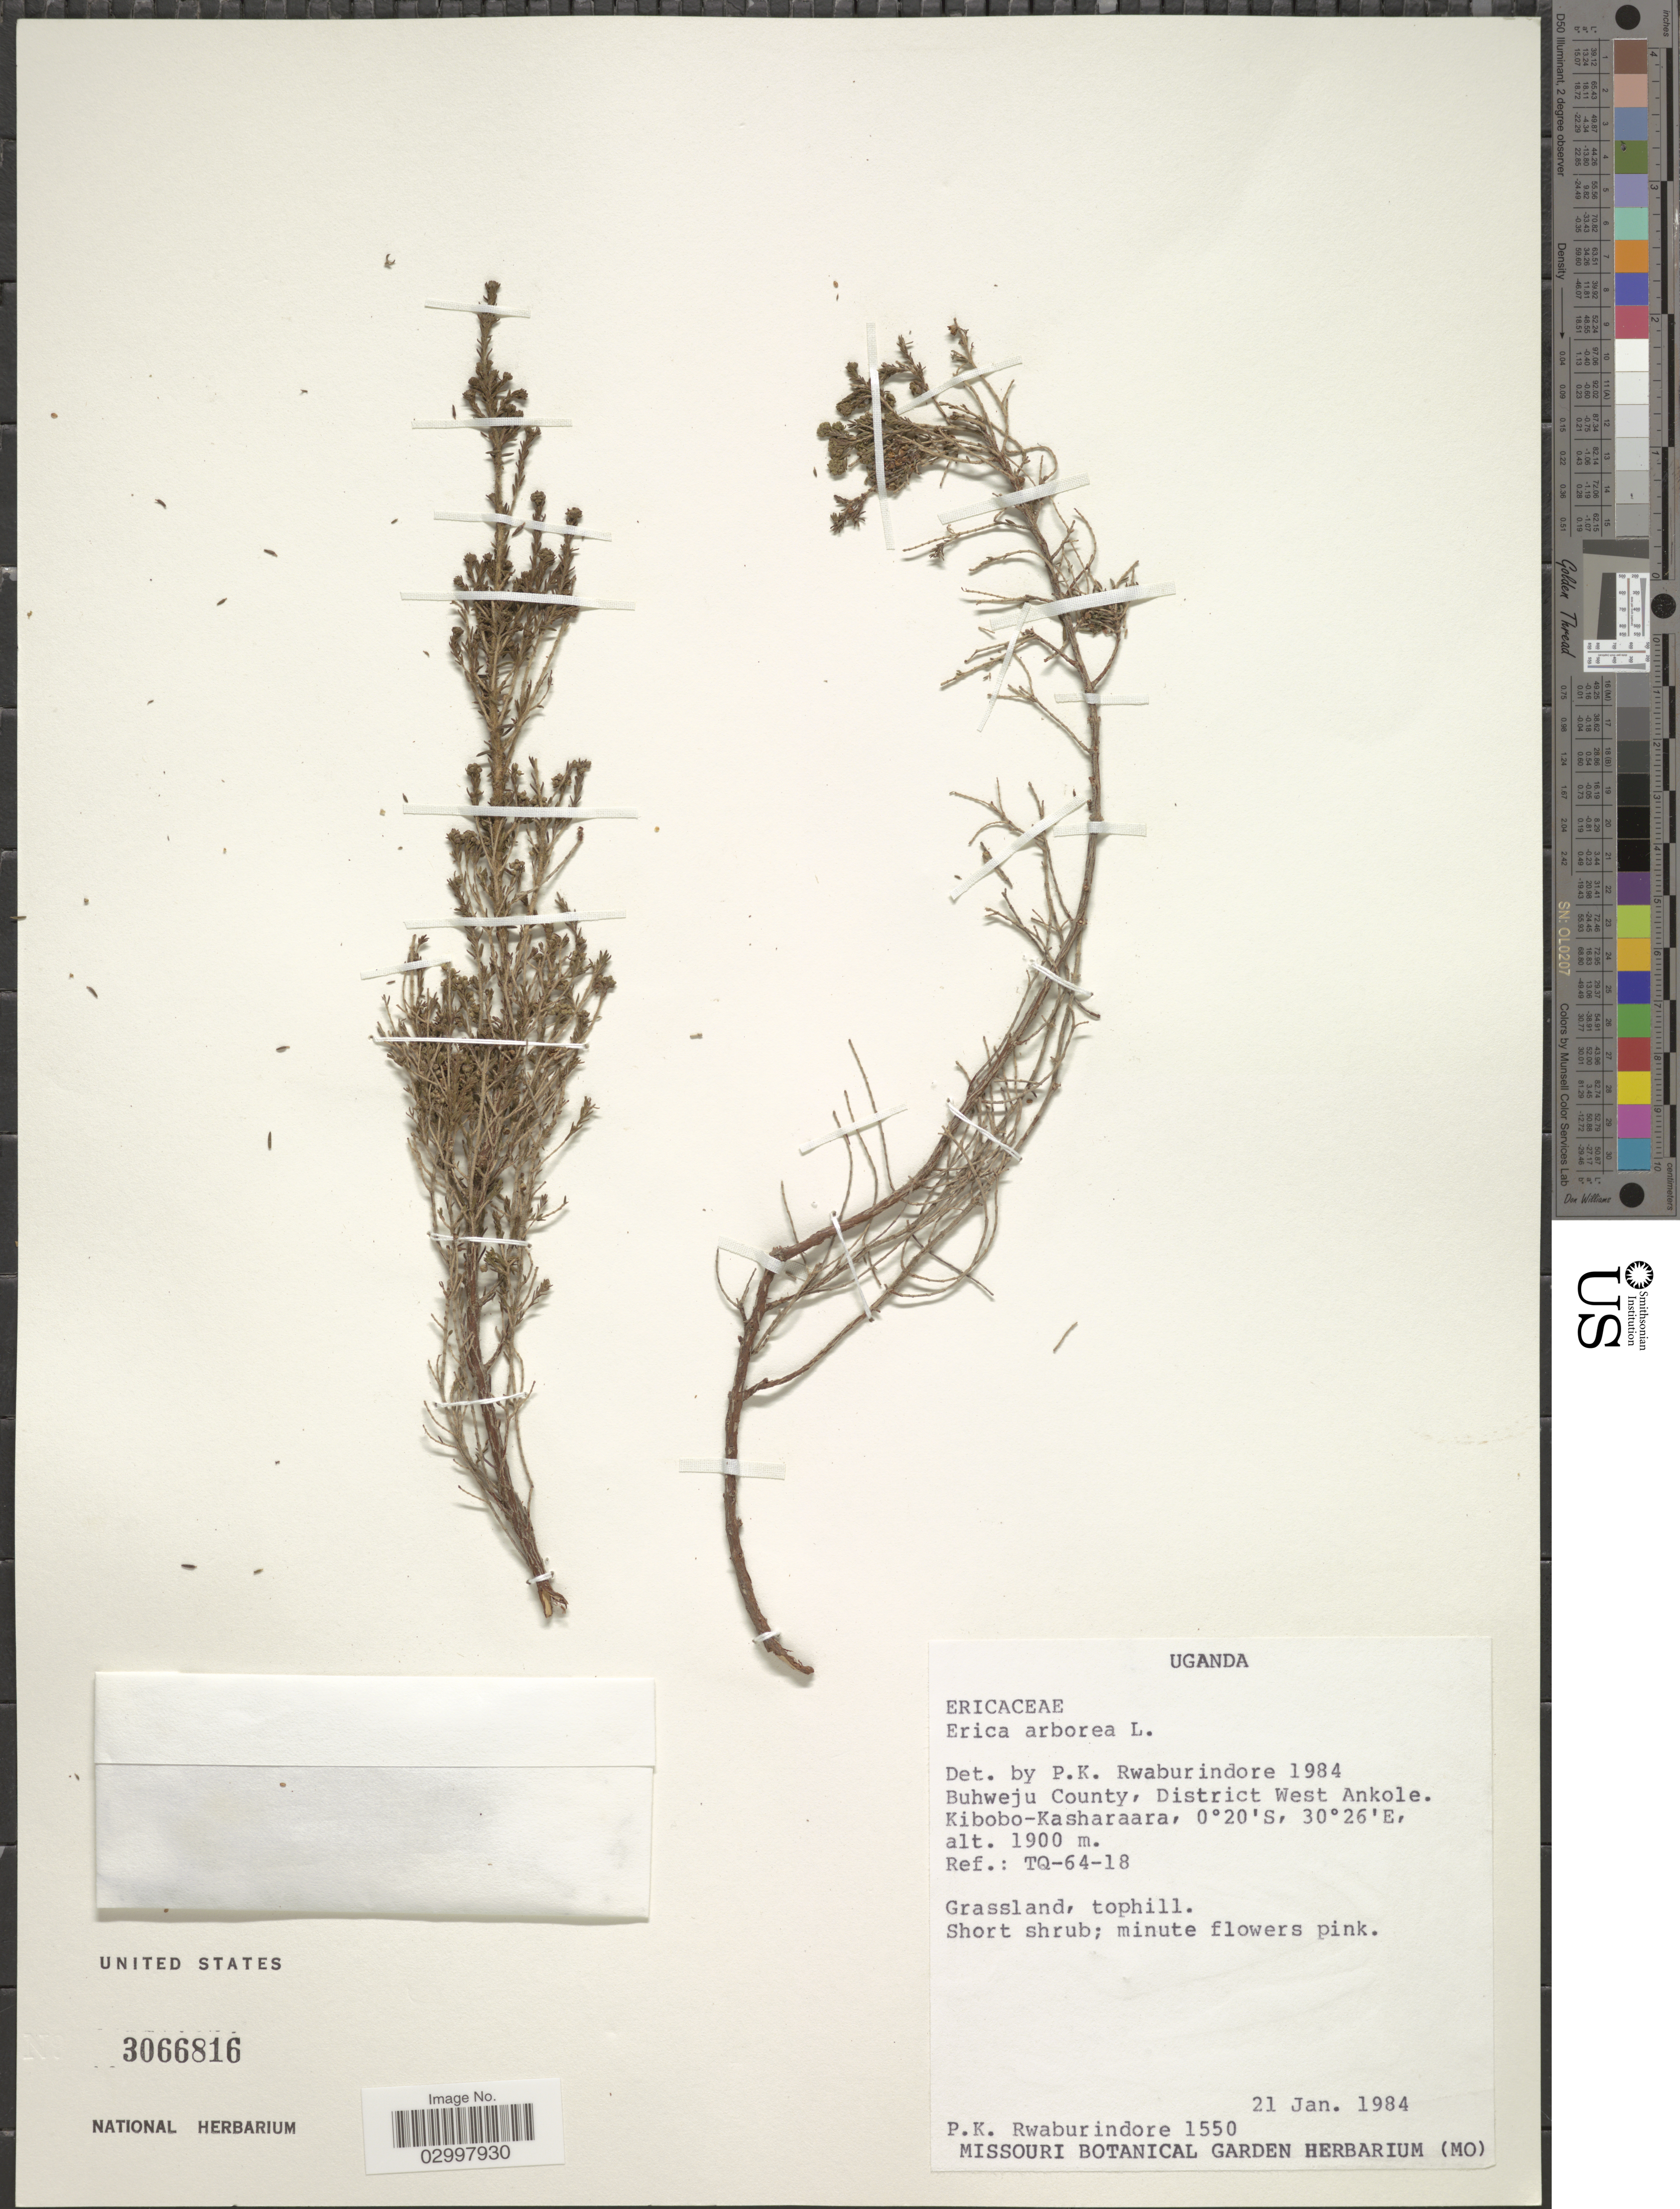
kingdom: Plantae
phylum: Tracheophyta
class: Magnoliopsida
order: Ericales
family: Ericaceae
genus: Erica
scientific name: Erica arborea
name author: L.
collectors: P. Rwaburindore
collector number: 1550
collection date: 1984-01-21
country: Uganda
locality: Buhweju County, District West Ankole. Kibobo-Kasharaara. Ref.: TQ-64-18.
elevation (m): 1900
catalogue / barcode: US 3066816